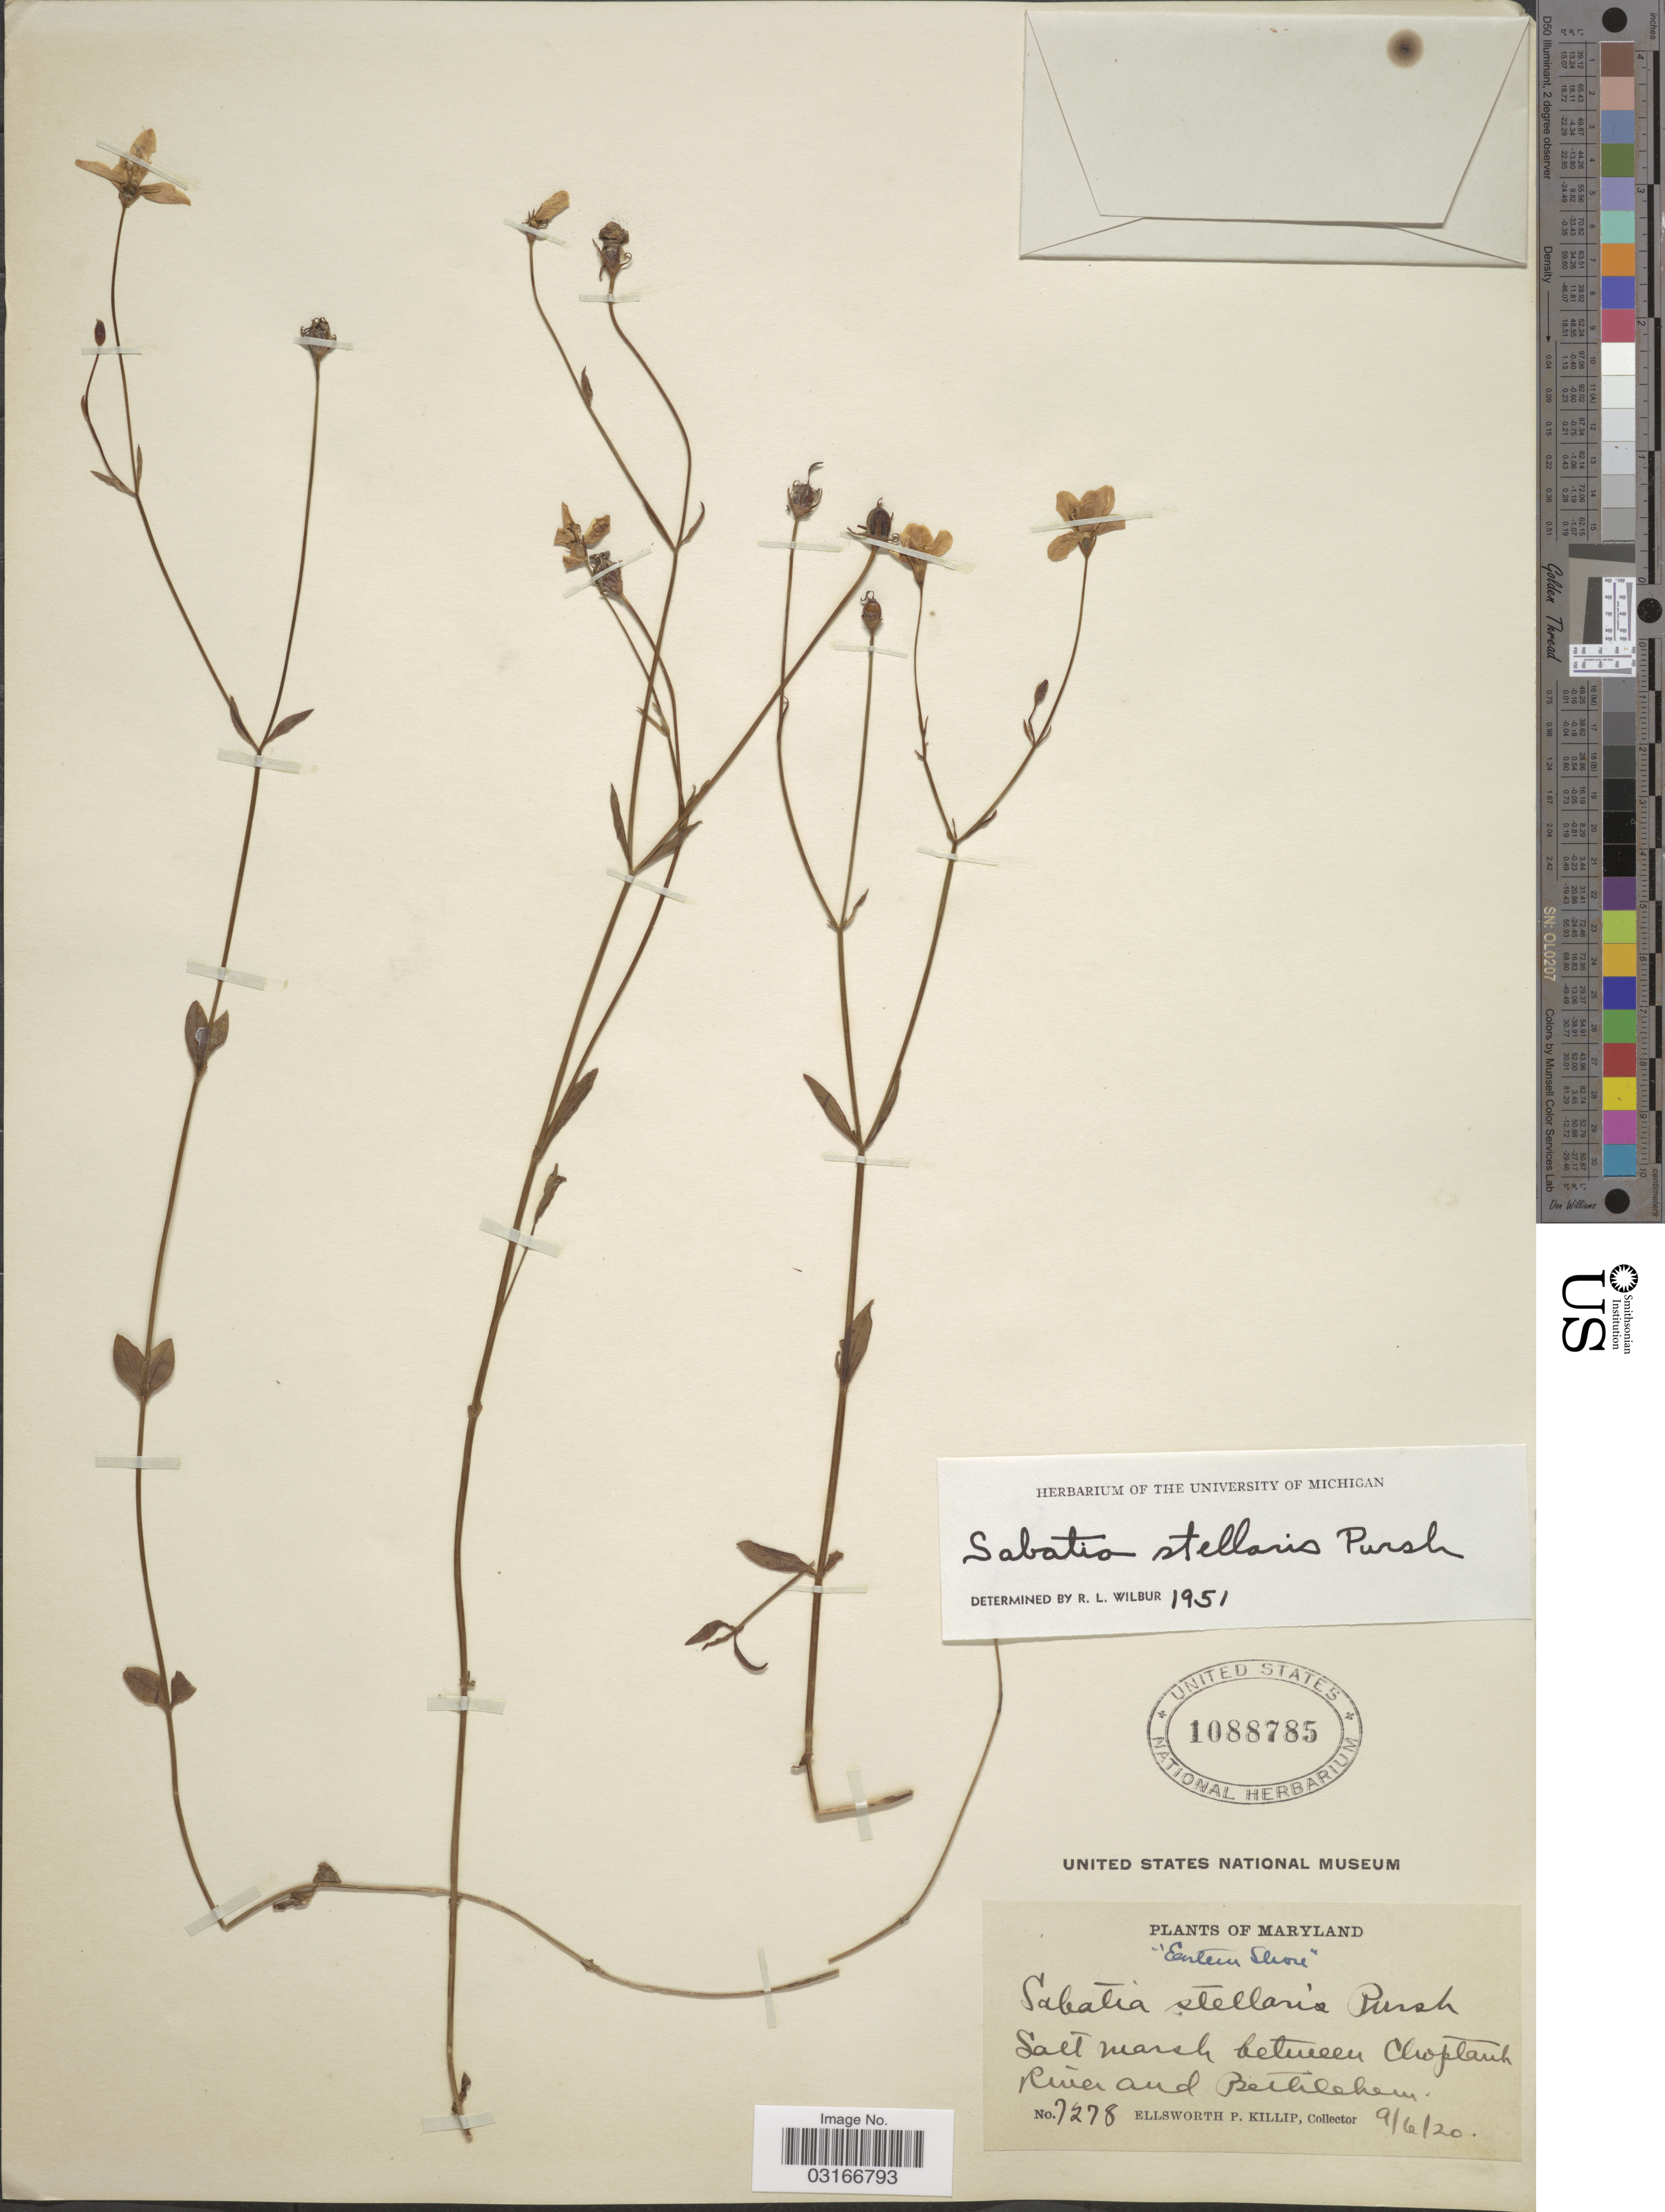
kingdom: Plantae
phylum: Tracheophyta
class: Magnoliopsida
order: Gentianales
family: Gentianaceae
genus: Sabatia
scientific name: Sabatia stellaris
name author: Pursh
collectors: E. P. Killip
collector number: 7278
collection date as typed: Transcribed d/m/y: 6/9/20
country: United States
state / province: Maryland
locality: Eastern Shore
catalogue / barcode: US 1088785